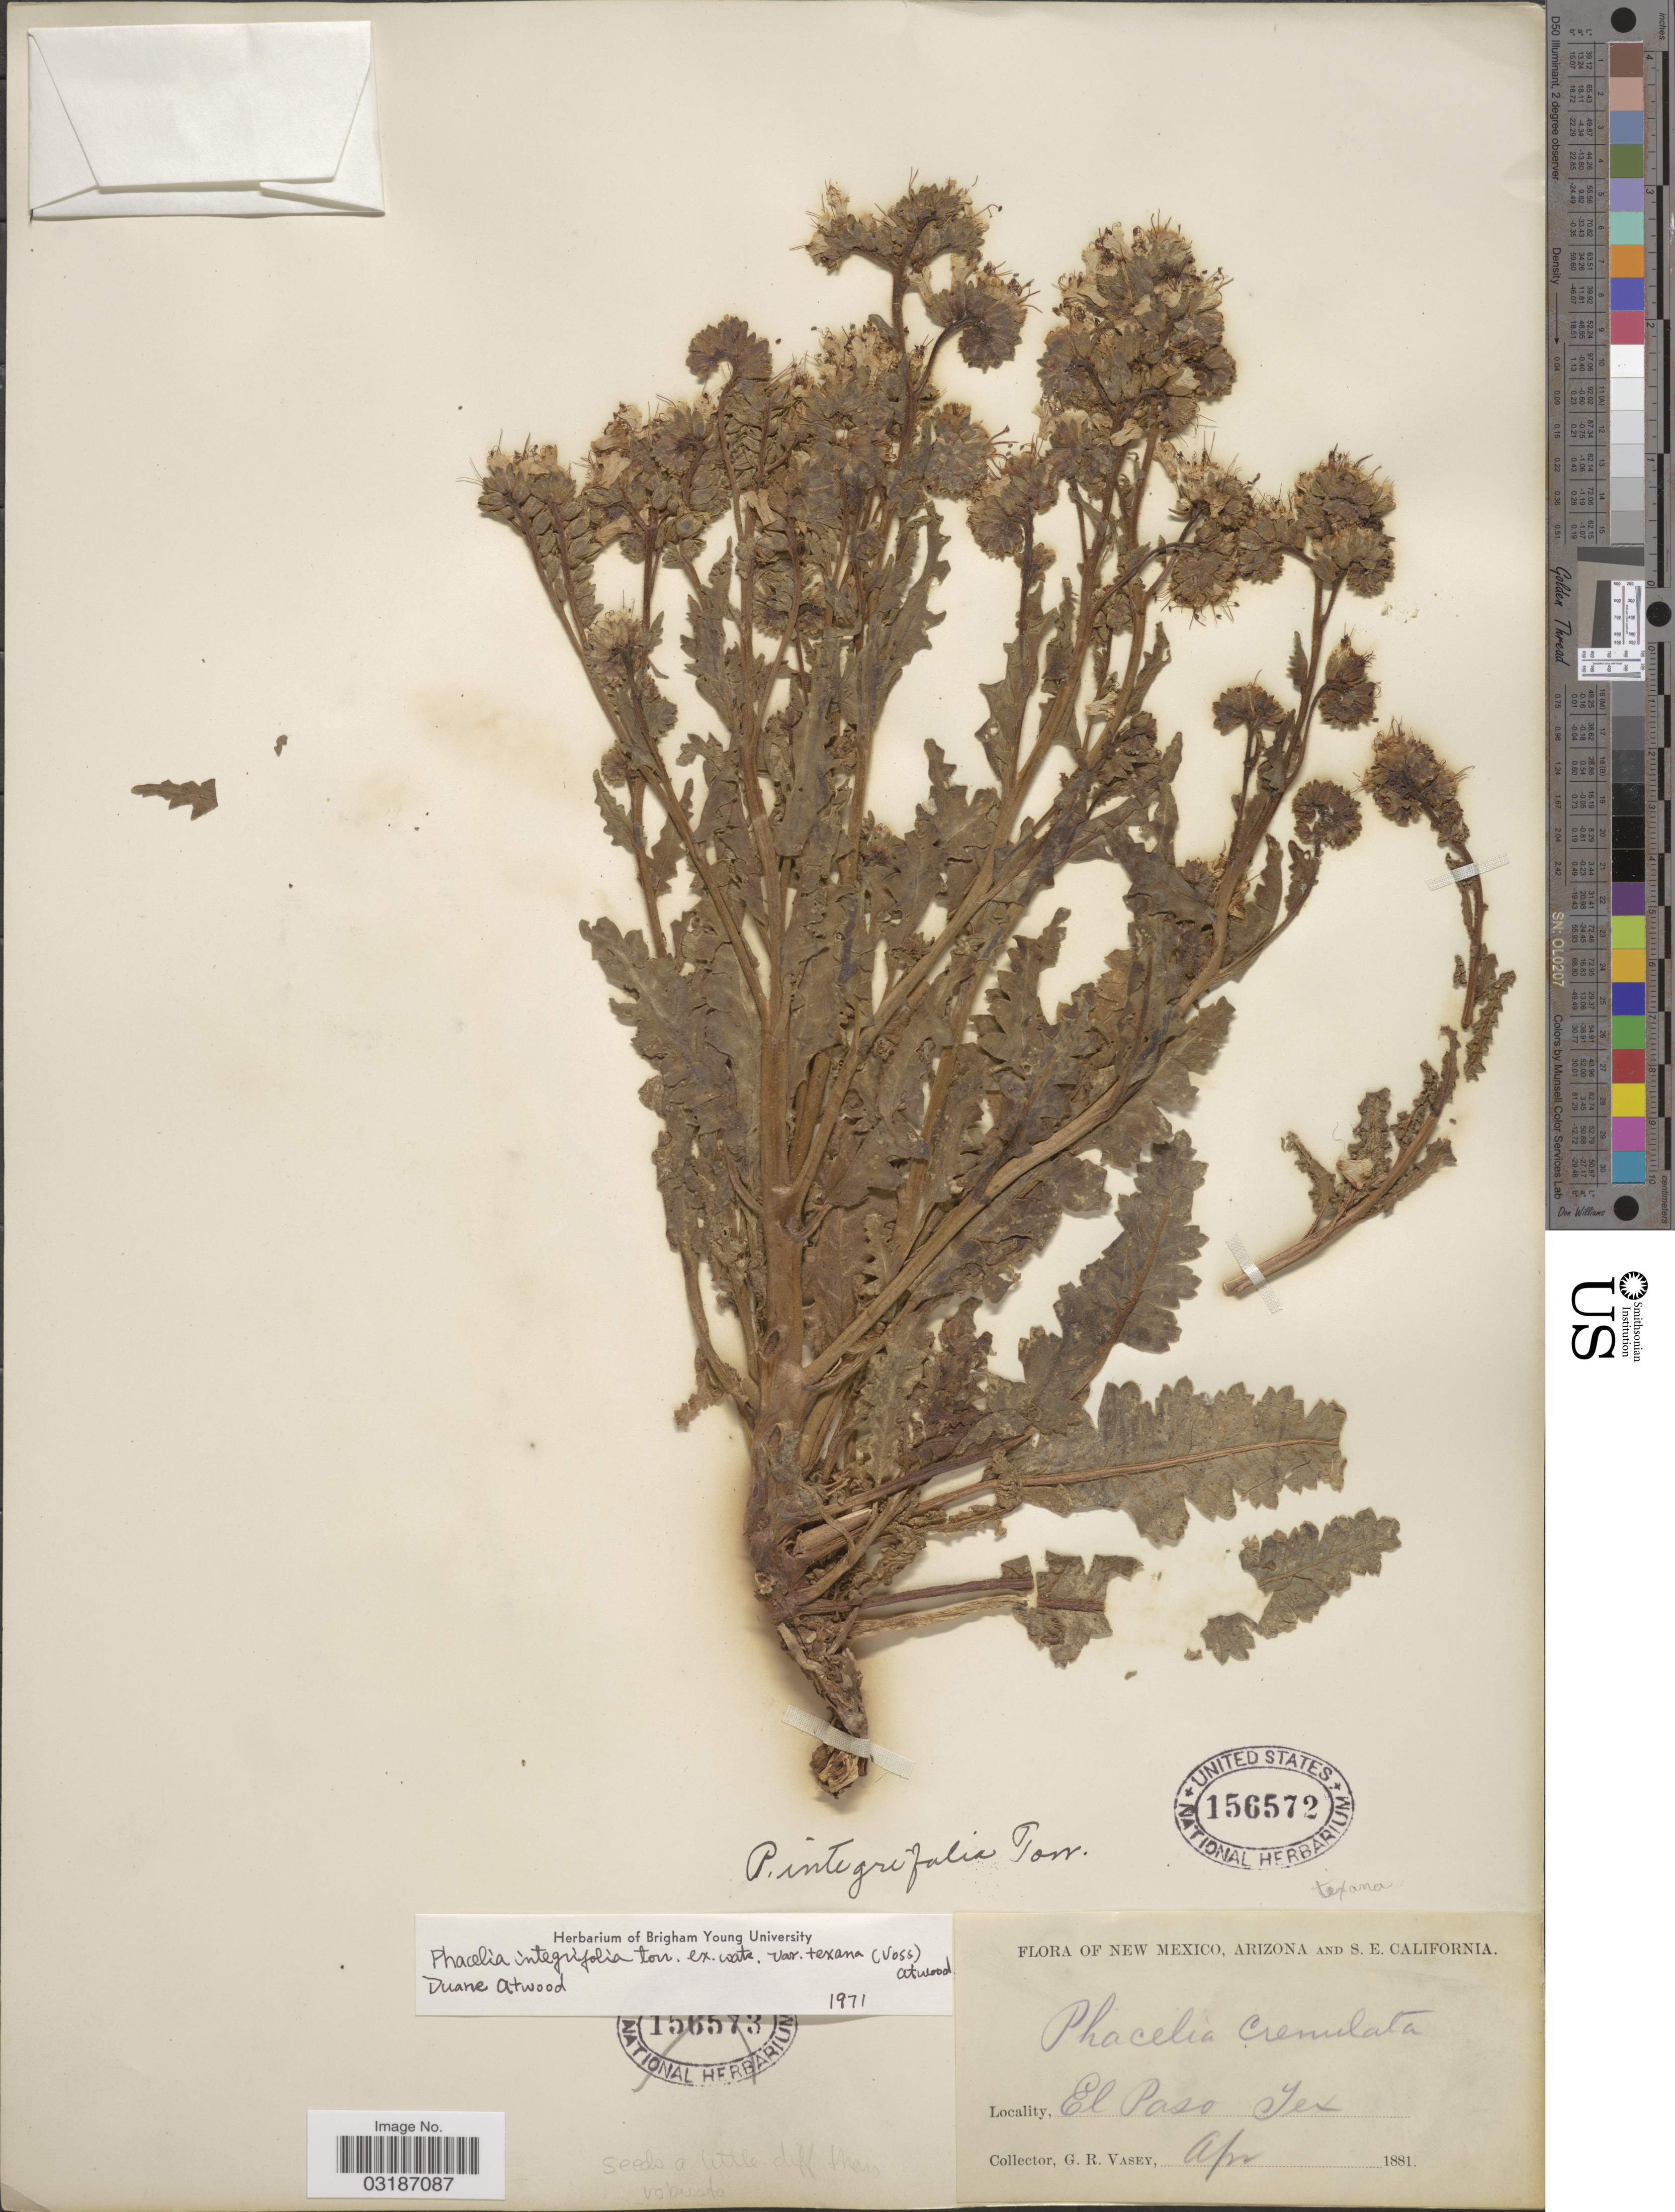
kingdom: Plantae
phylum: Tracheophyta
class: Magnoliopsida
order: Boraginales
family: Hydrophyllaceae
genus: Phacelia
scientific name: Phacelia integrifolia var. texana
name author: (J.W. Voss) N.D. Atwood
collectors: G. R. Vasey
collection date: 1881-04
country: United States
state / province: Texas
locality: El Paso.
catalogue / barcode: US 156572